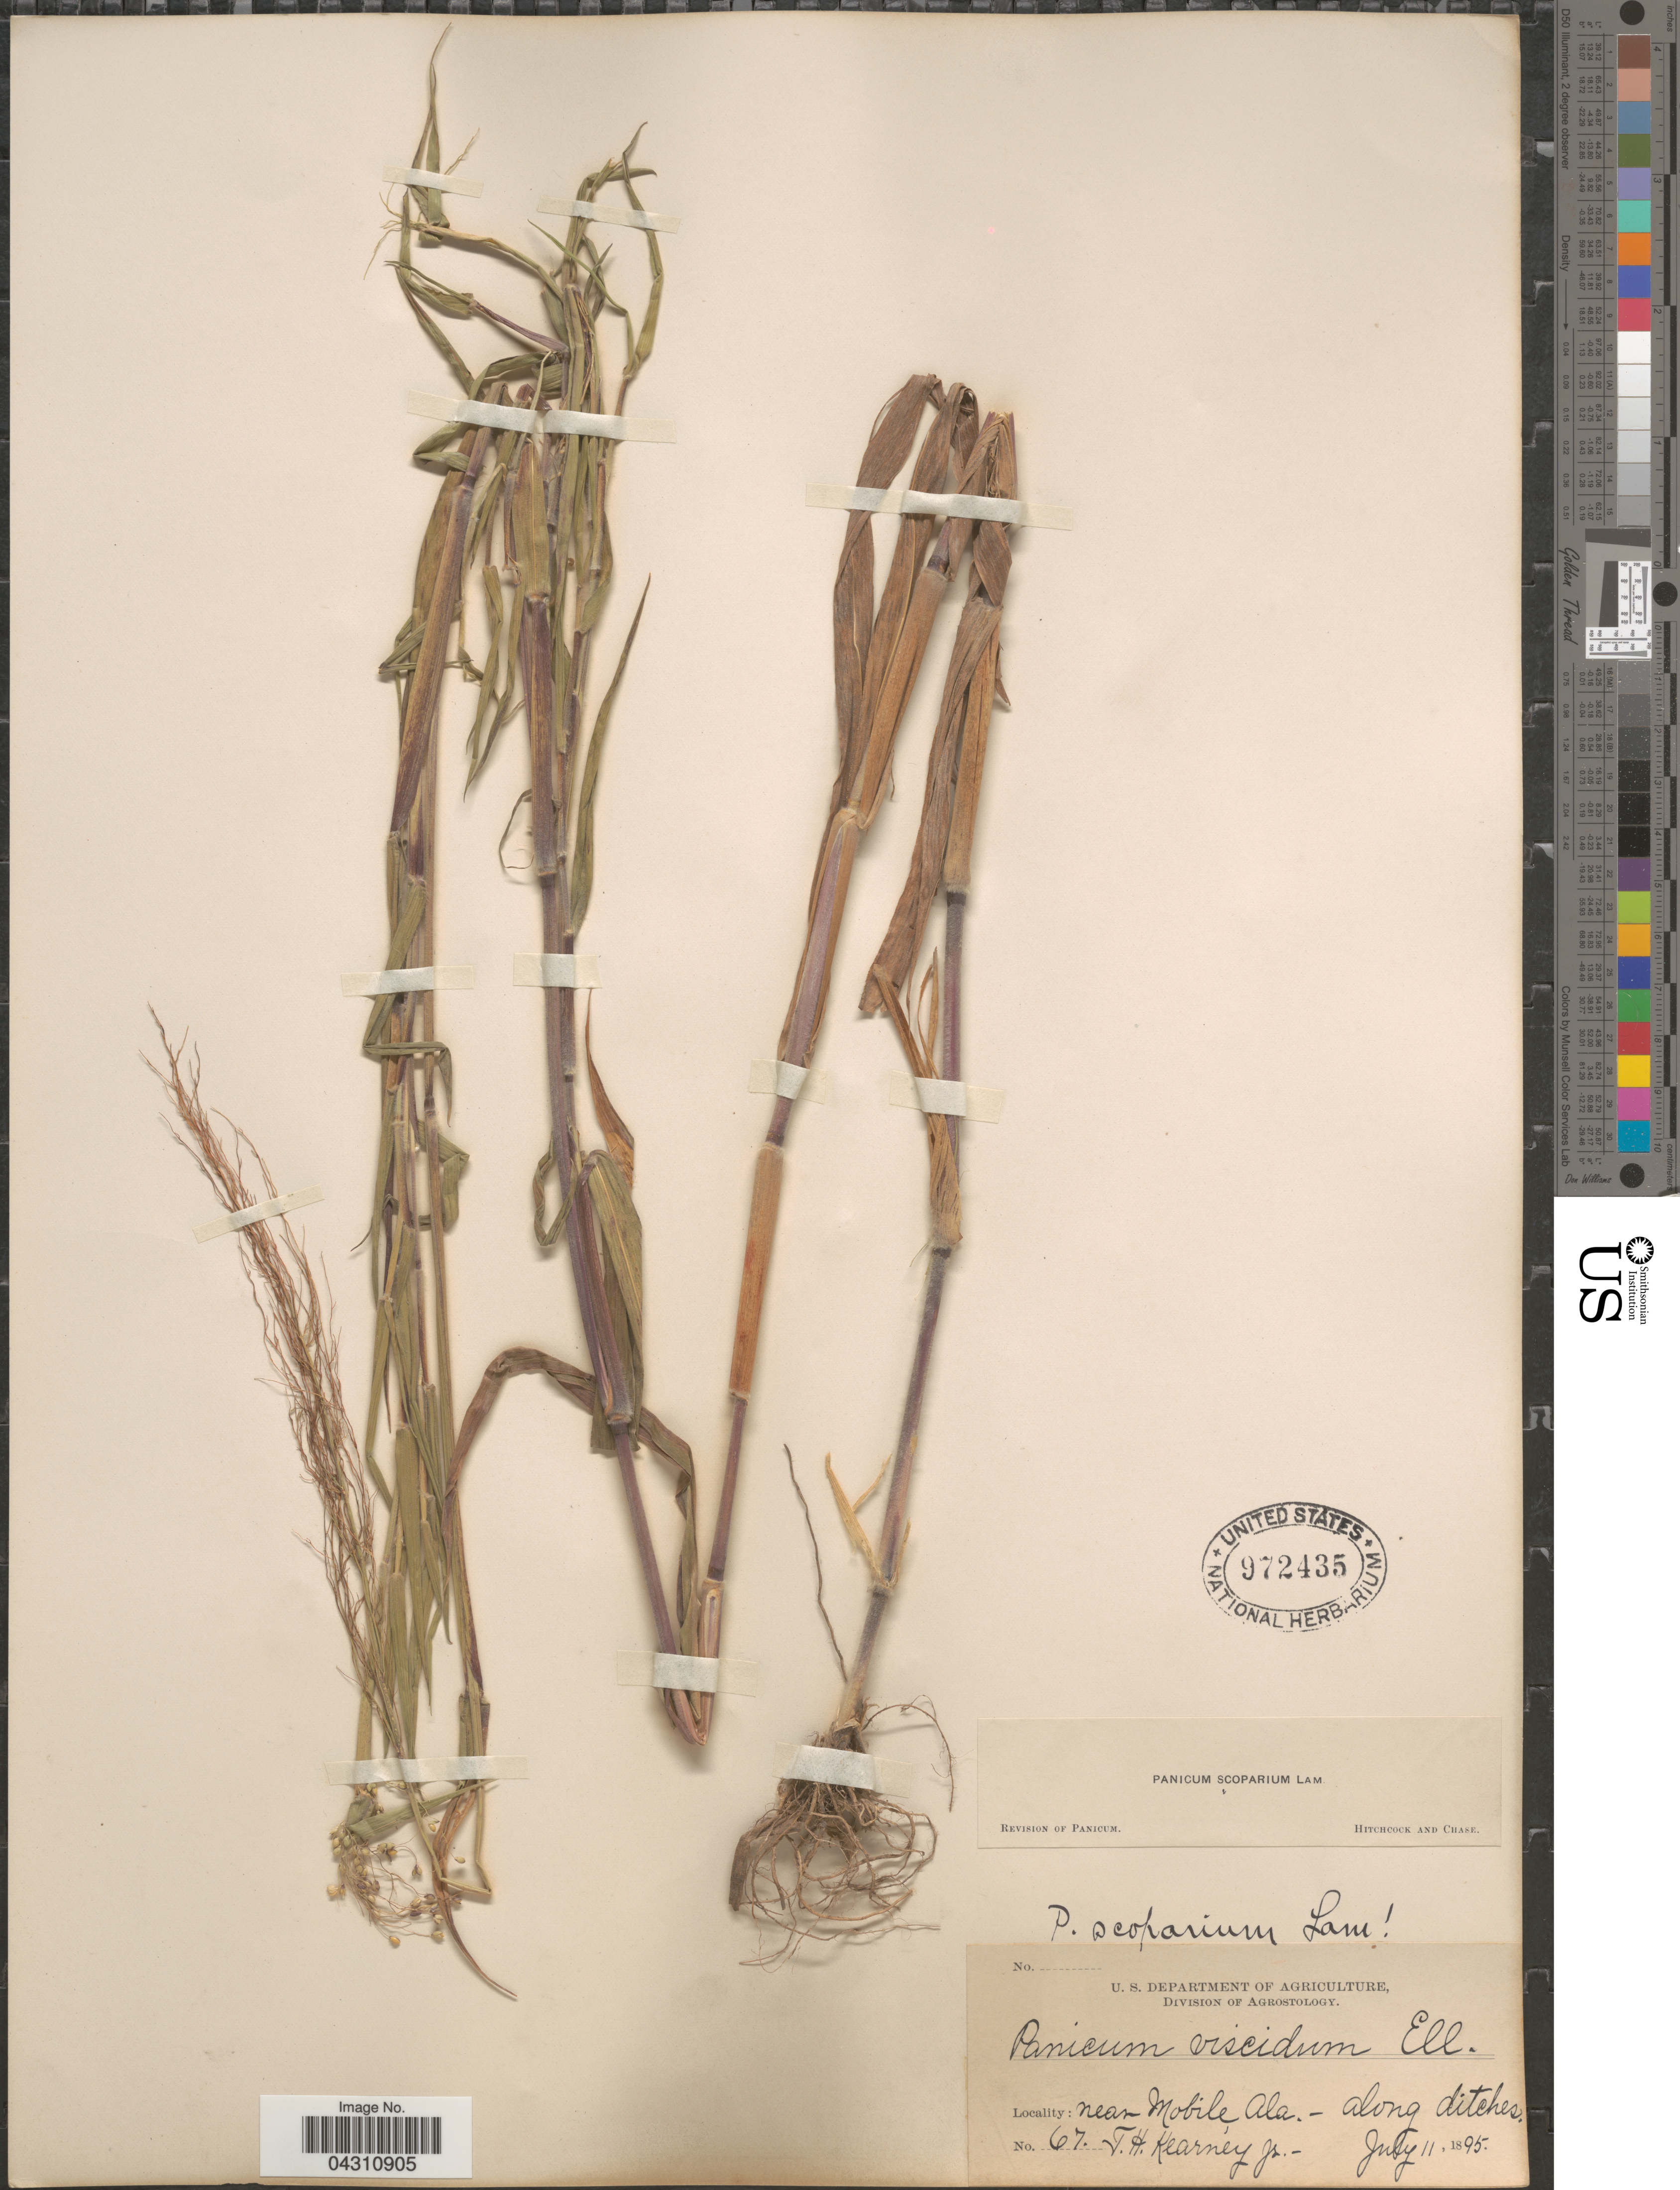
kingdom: Plantae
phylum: Tracheophyta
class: Liliopsida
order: Poales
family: Poaceae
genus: Dichanthelium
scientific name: Dichanthelium scoparium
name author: (Lam.) Gould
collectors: T. H. Kearney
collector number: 67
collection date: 1895-07-11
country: United States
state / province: Alabama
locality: Near Mobile.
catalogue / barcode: US 972435